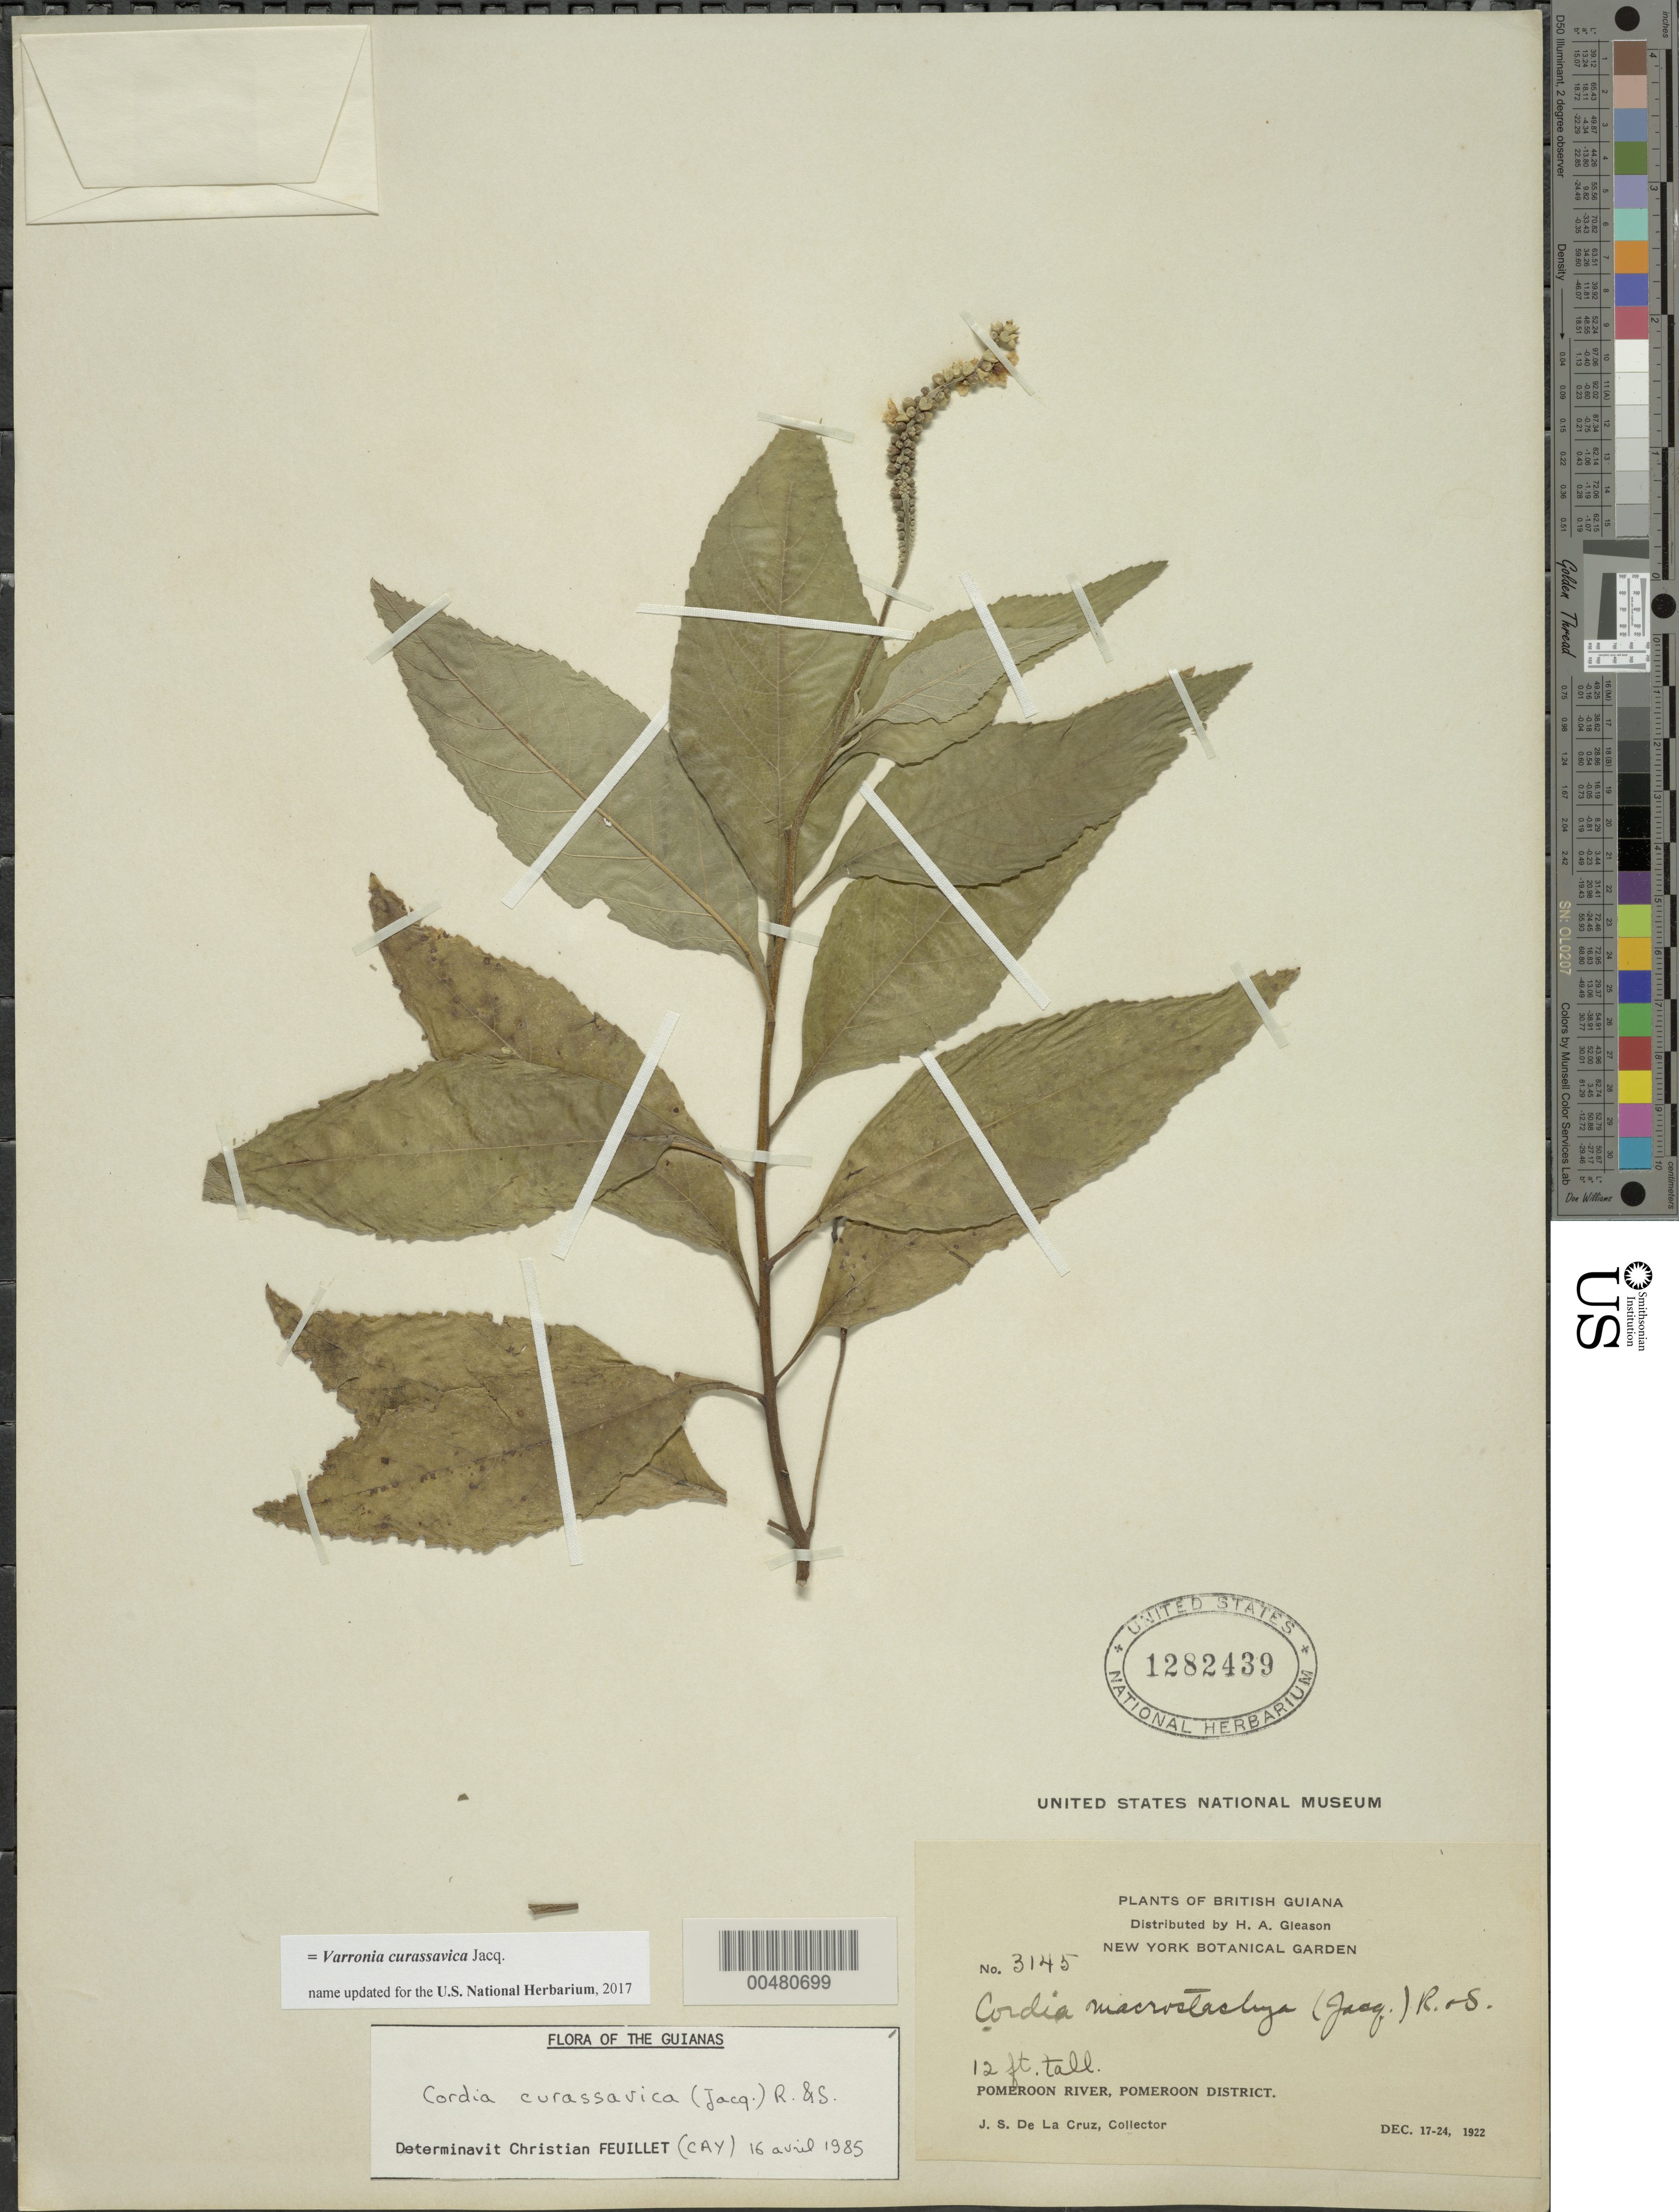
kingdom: Plantae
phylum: Tracheophyta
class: Magnoliopsida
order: Boraginales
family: Cordiaceae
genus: Varronia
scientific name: Varronia curassavica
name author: Jacq.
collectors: J. S. de la Cruz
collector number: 3145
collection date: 1922-12-17/1922-12-24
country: Guyana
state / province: Pomeroon-Supenaam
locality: British Guiana, Pomeroon River, Pomeroon District.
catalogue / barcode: US 1282439